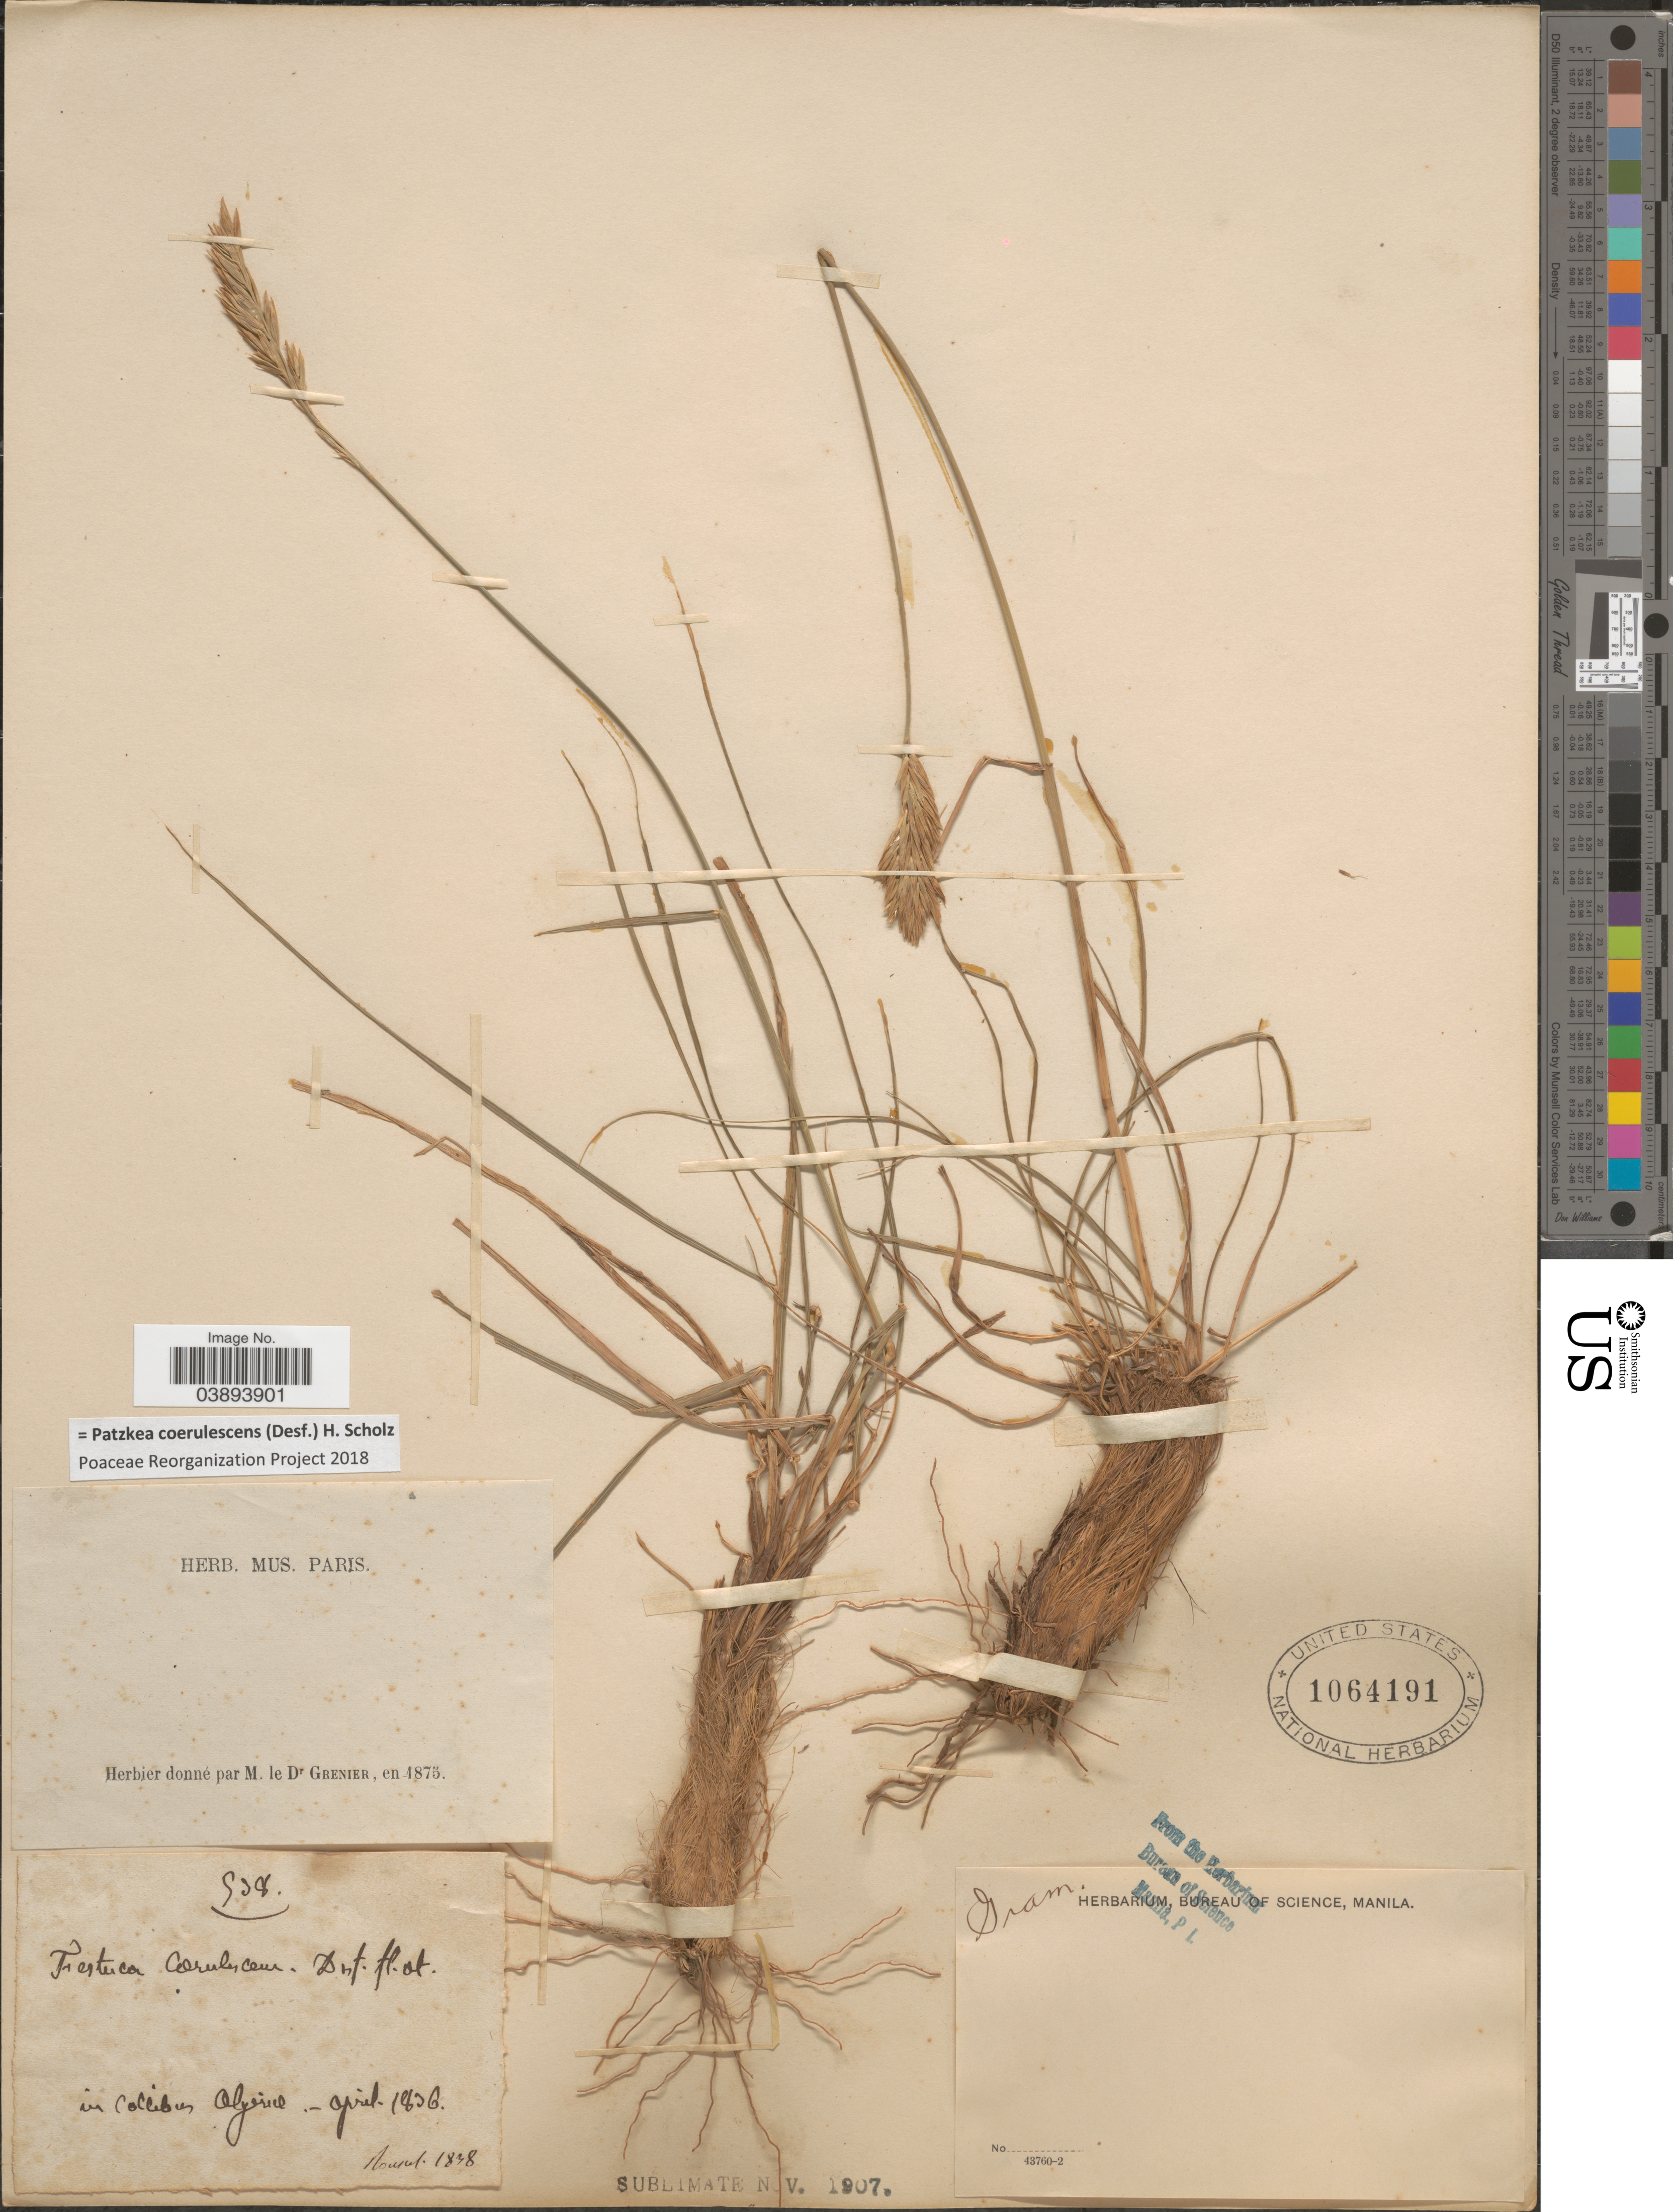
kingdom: Plantae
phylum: Tracheophyta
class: Liliopsida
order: Poales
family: Poaceae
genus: Patzkea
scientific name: Patzkea coerulescens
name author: (Desf.) H. Scholz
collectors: ex herb. Mus. Paris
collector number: S38*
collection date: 1836-04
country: Algeria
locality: In collibus Algerie.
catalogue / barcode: US 1064191